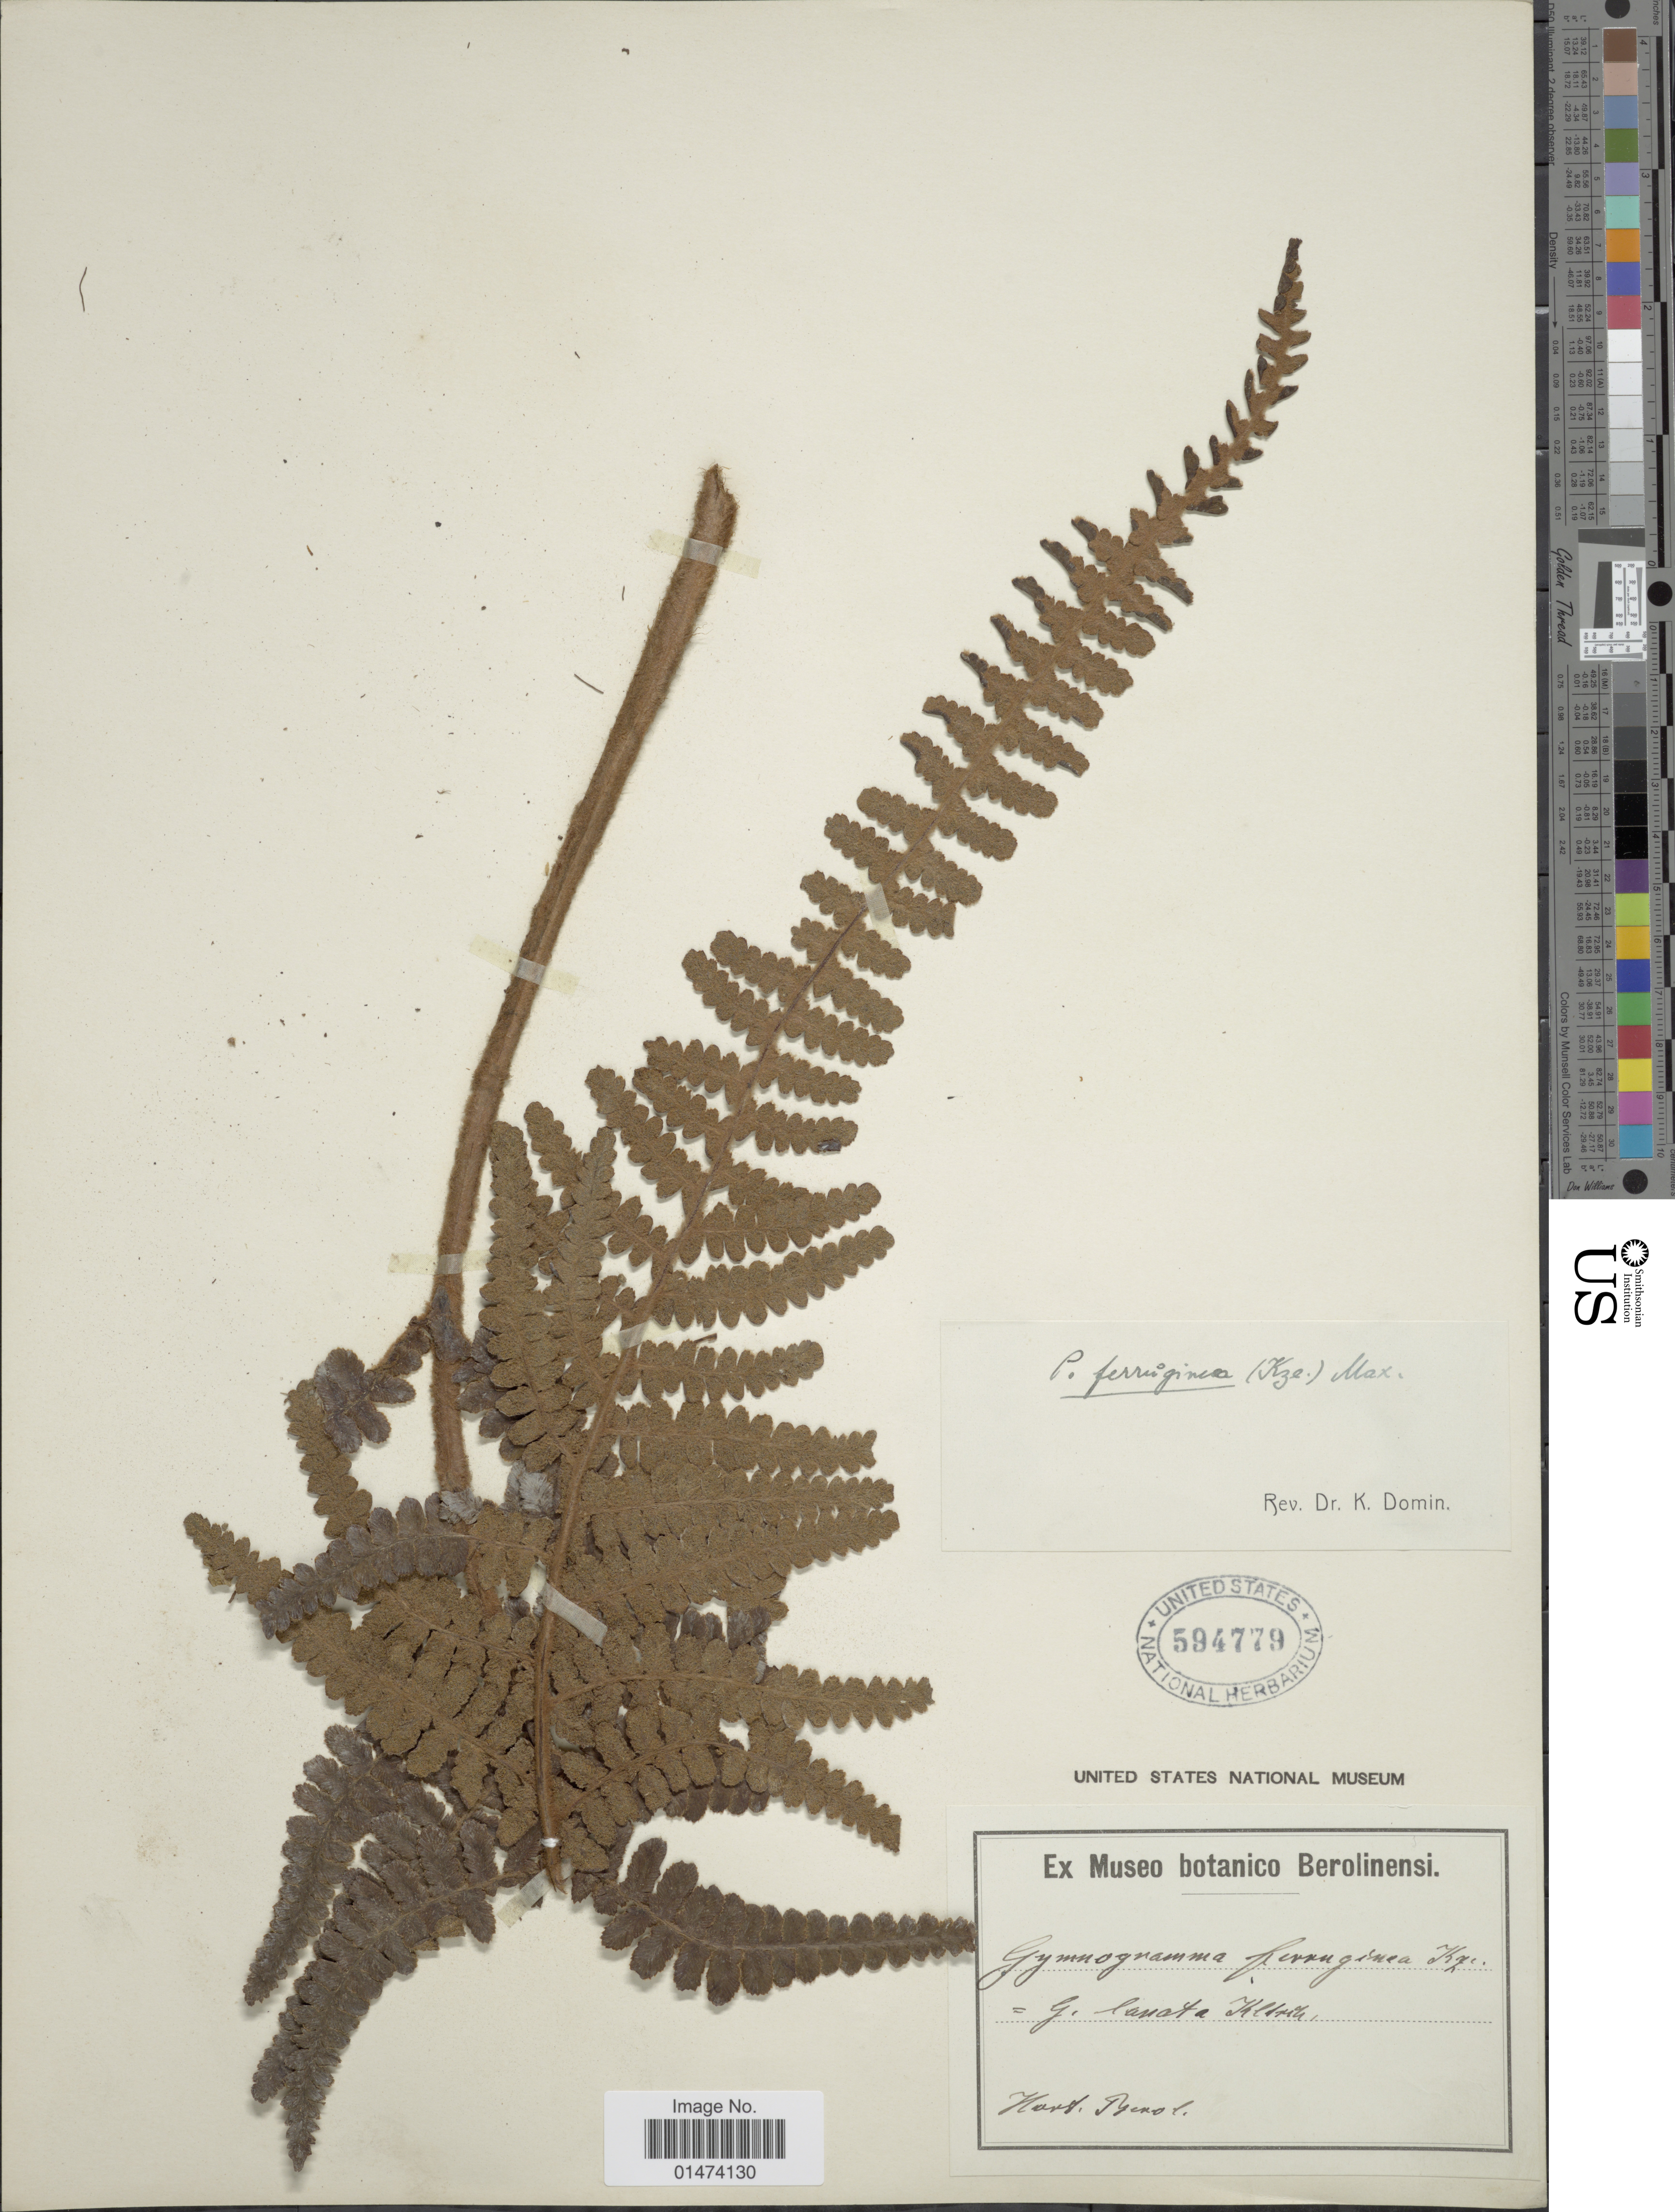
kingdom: Plantae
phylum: Tracheophyta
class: Polypodiopsida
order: Polypodiales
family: Pteridaceae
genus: Pityrogramma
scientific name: Pityrogramma ferruginea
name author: (Kunze) Maxon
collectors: ex Museo Botanico Berolinensi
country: Austria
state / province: Tirol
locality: Hort Berol.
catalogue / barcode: US 594779